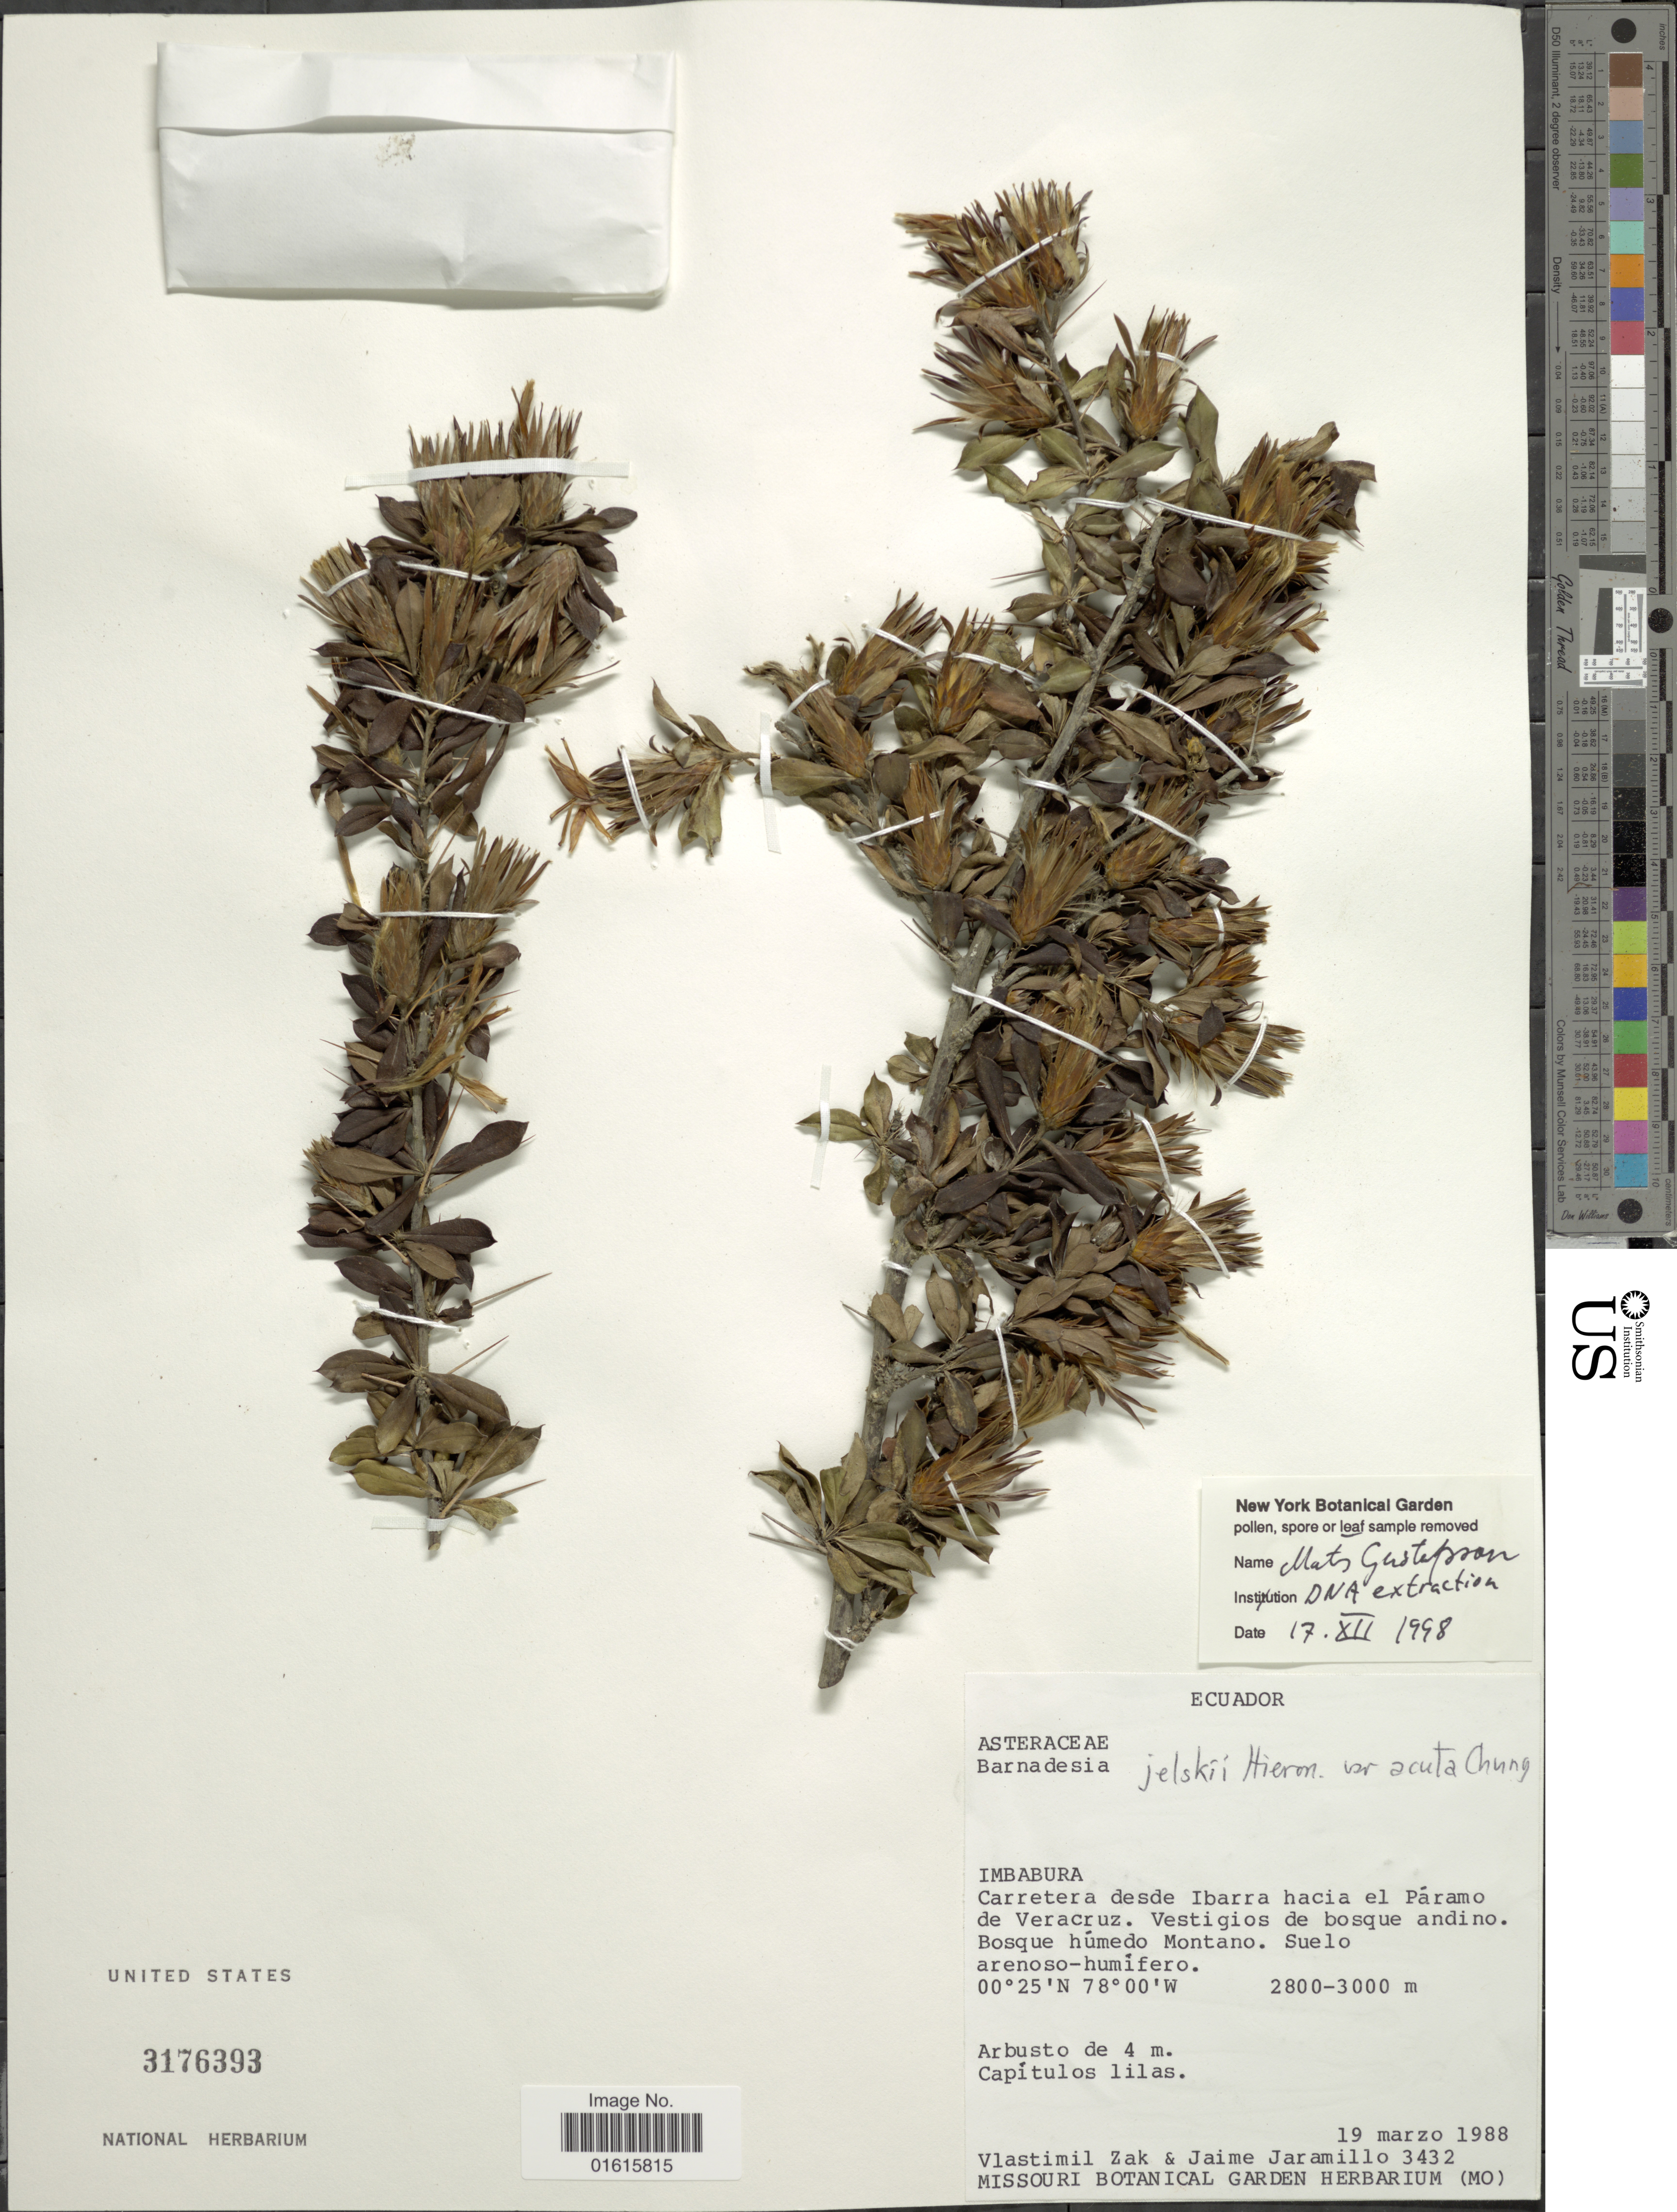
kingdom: Plantae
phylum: Tracheophyta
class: Magnoliopsida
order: Asterales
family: Asteraceae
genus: Barnadesia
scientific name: Barnadesia jelski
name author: Hieron.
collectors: V. Zak & J. Jaramilo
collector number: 3432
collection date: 1988-03-19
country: Ecuador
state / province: Imbabura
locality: Carretera desde Ibarra hacia el Paramo de Veracruz. Vestigios de bosque andino. Bosque humedo Montano. Suelo arenoso-humifero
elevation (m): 2800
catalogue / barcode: US 3176393